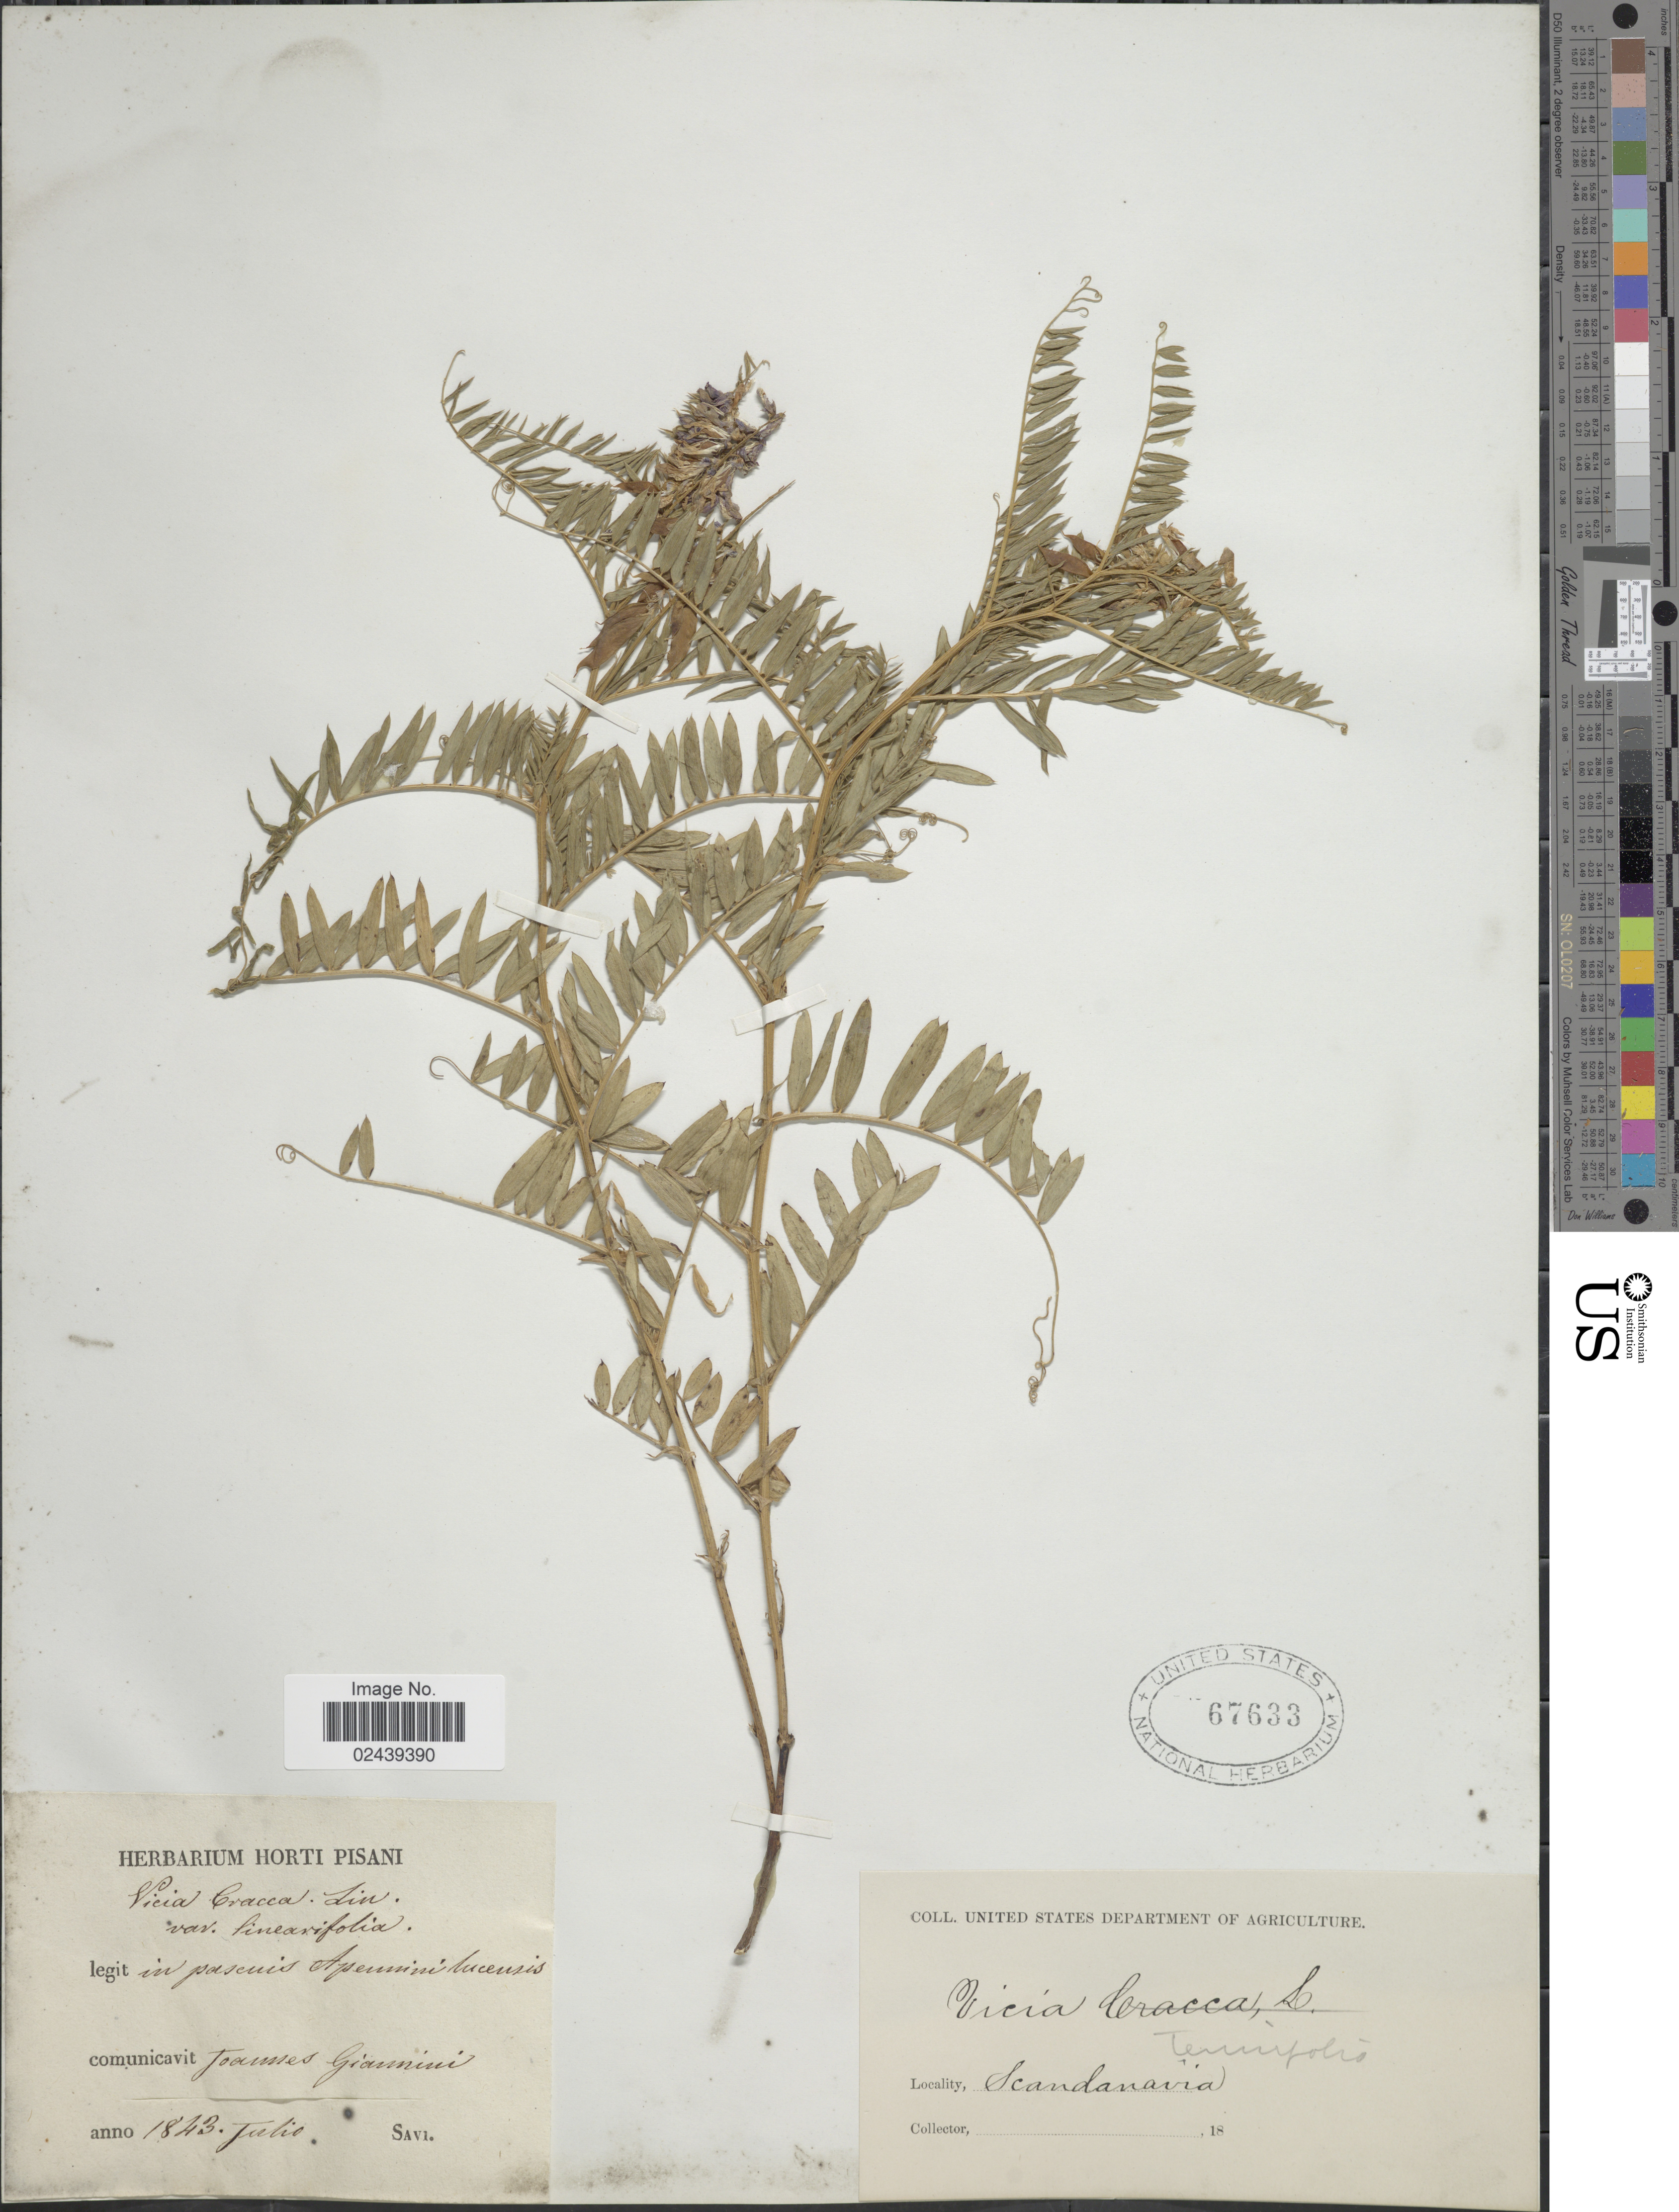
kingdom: Plantae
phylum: Tracheophyta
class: Magnoliopsida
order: Fabales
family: Fabaceae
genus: Vicia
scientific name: Vicia tenuifolia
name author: Ten.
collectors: G. Savi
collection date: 1843-07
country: Italy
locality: In pasicuis Apeumini lucensis, Scandanavia [interpreted]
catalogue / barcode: US 67633